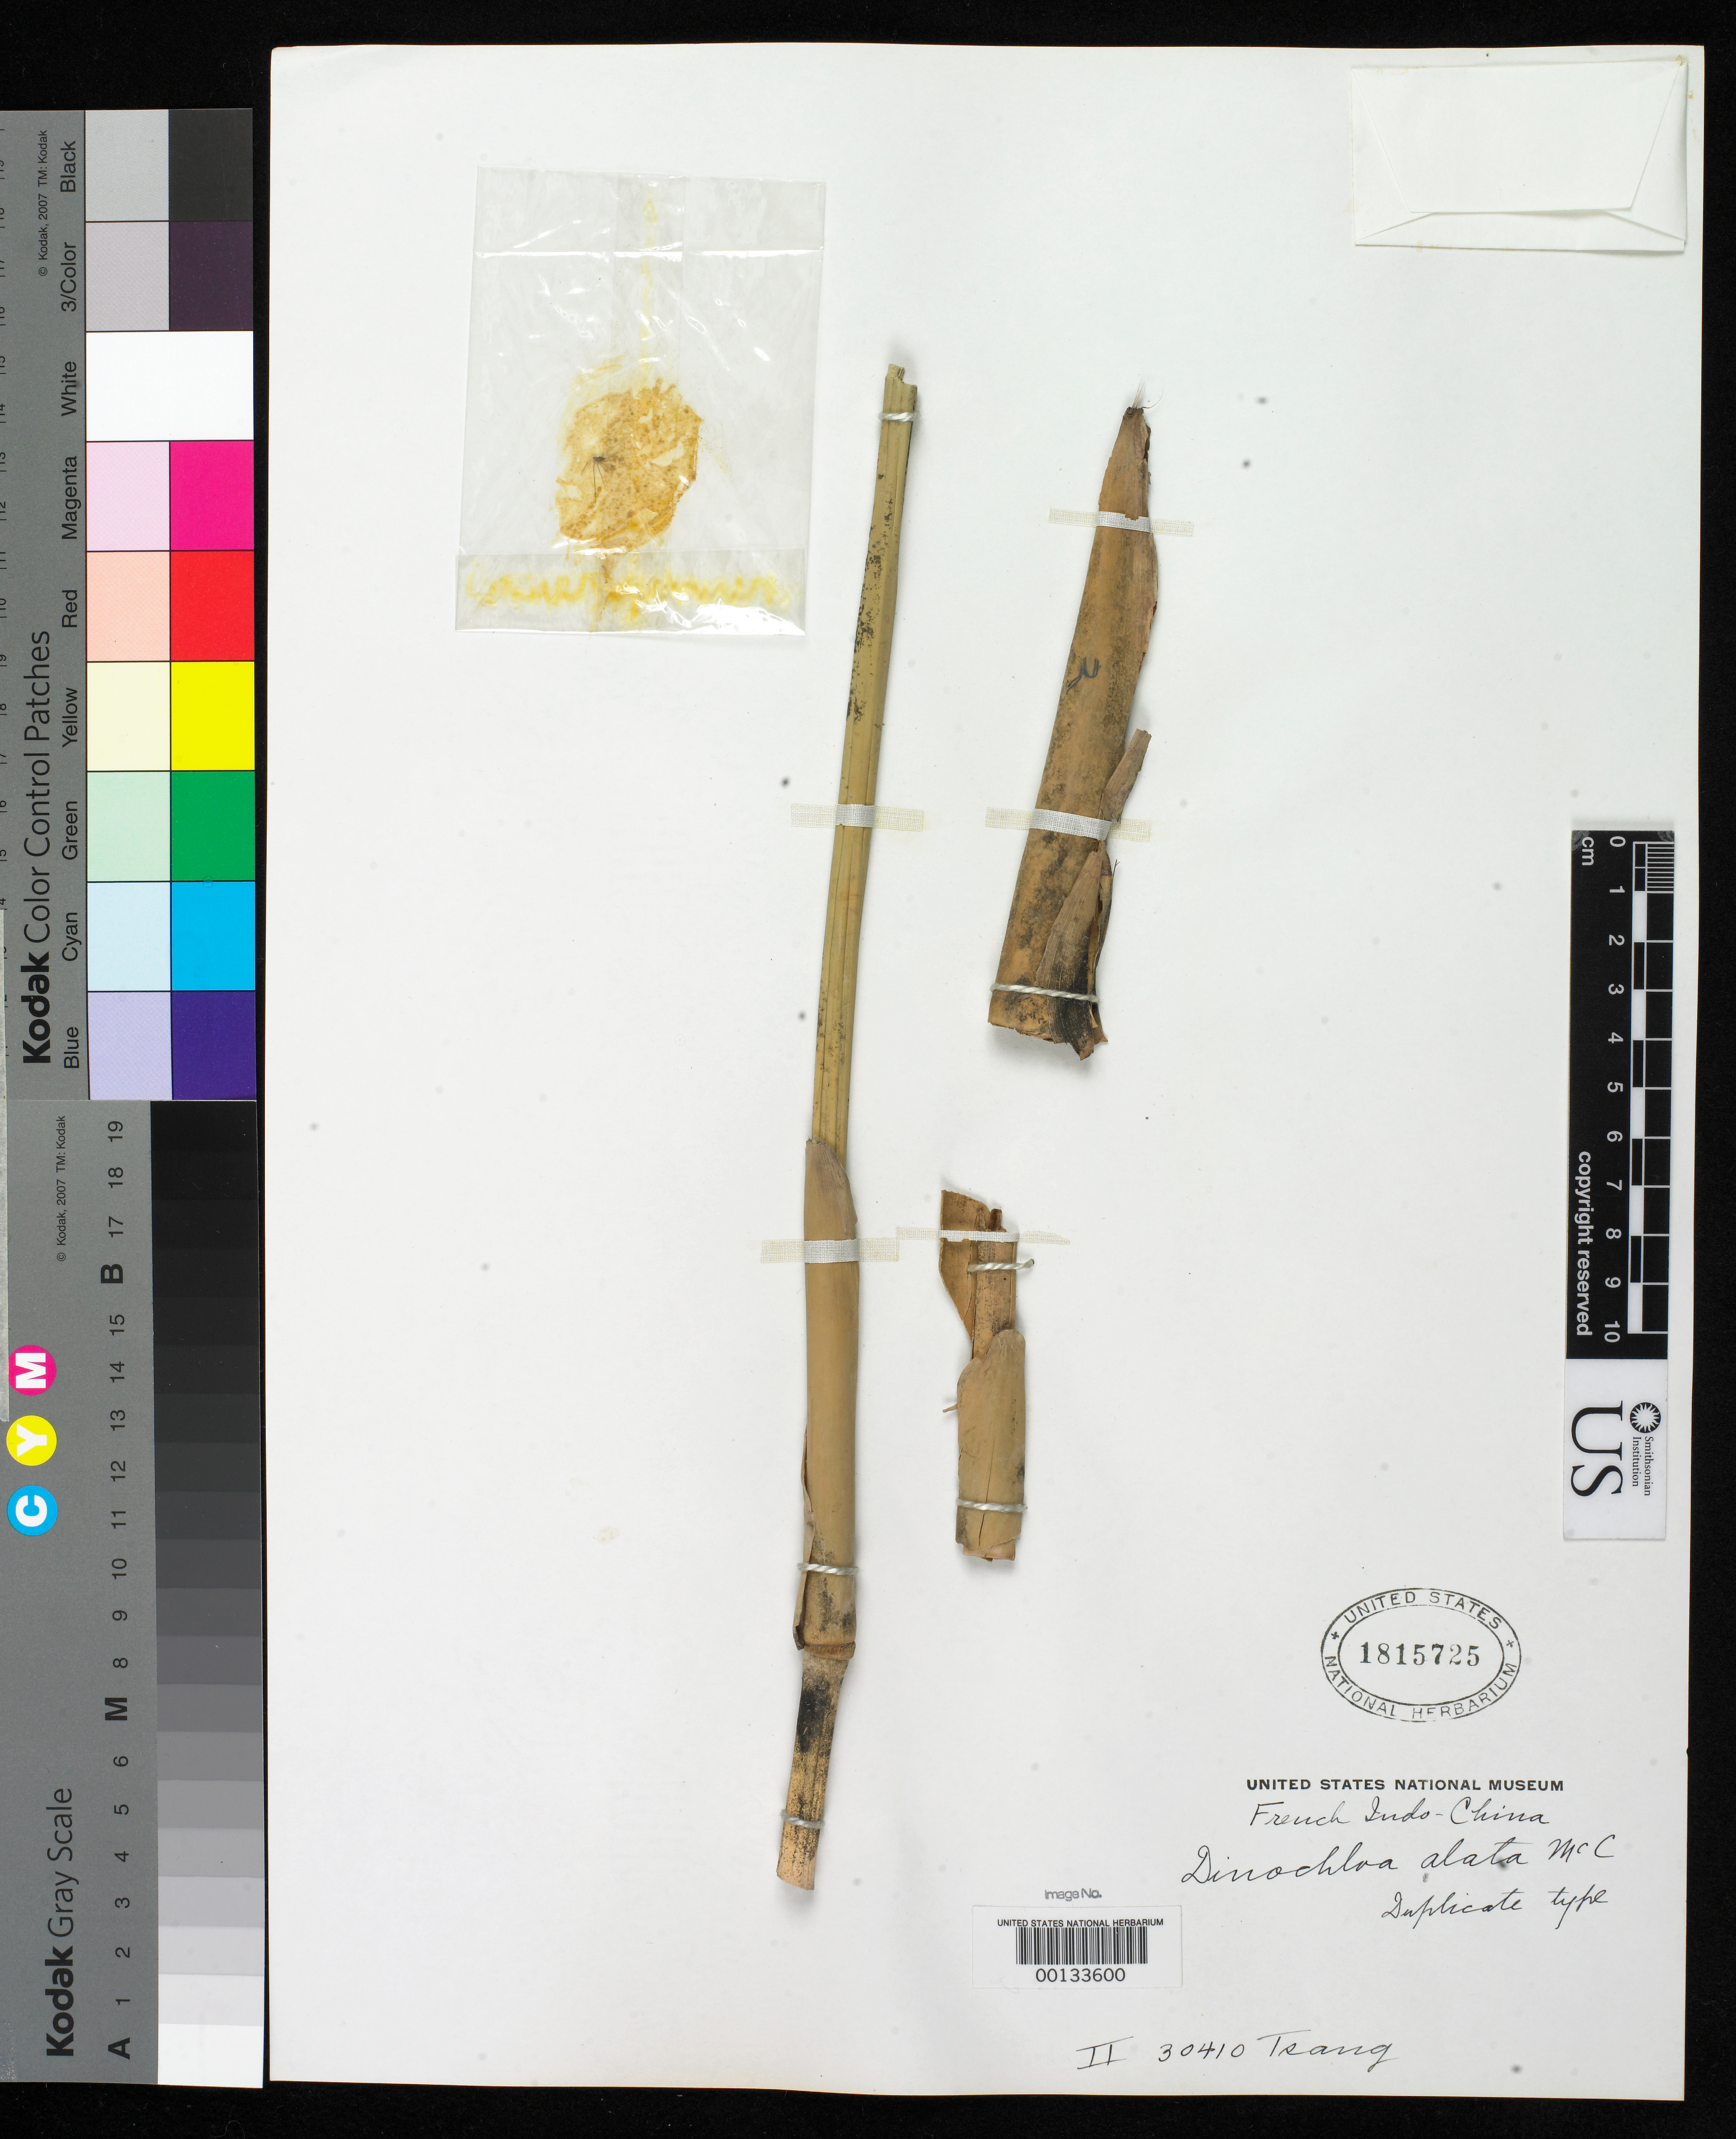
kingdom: Plantae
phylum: Tracheophyta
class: Liliopsida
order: Poales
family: Poaceae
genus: Dinochloa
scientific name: Dinochloa alata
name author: McClure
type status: Isotype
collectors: W. T. Tsang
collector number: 30410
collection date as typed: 25 Aug 1940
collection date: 1940-08-25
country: Vietnam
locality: Near Laan Aang ts'uen, Sai Wong Mo Shan, Tonkin.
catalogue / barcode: US 1815725